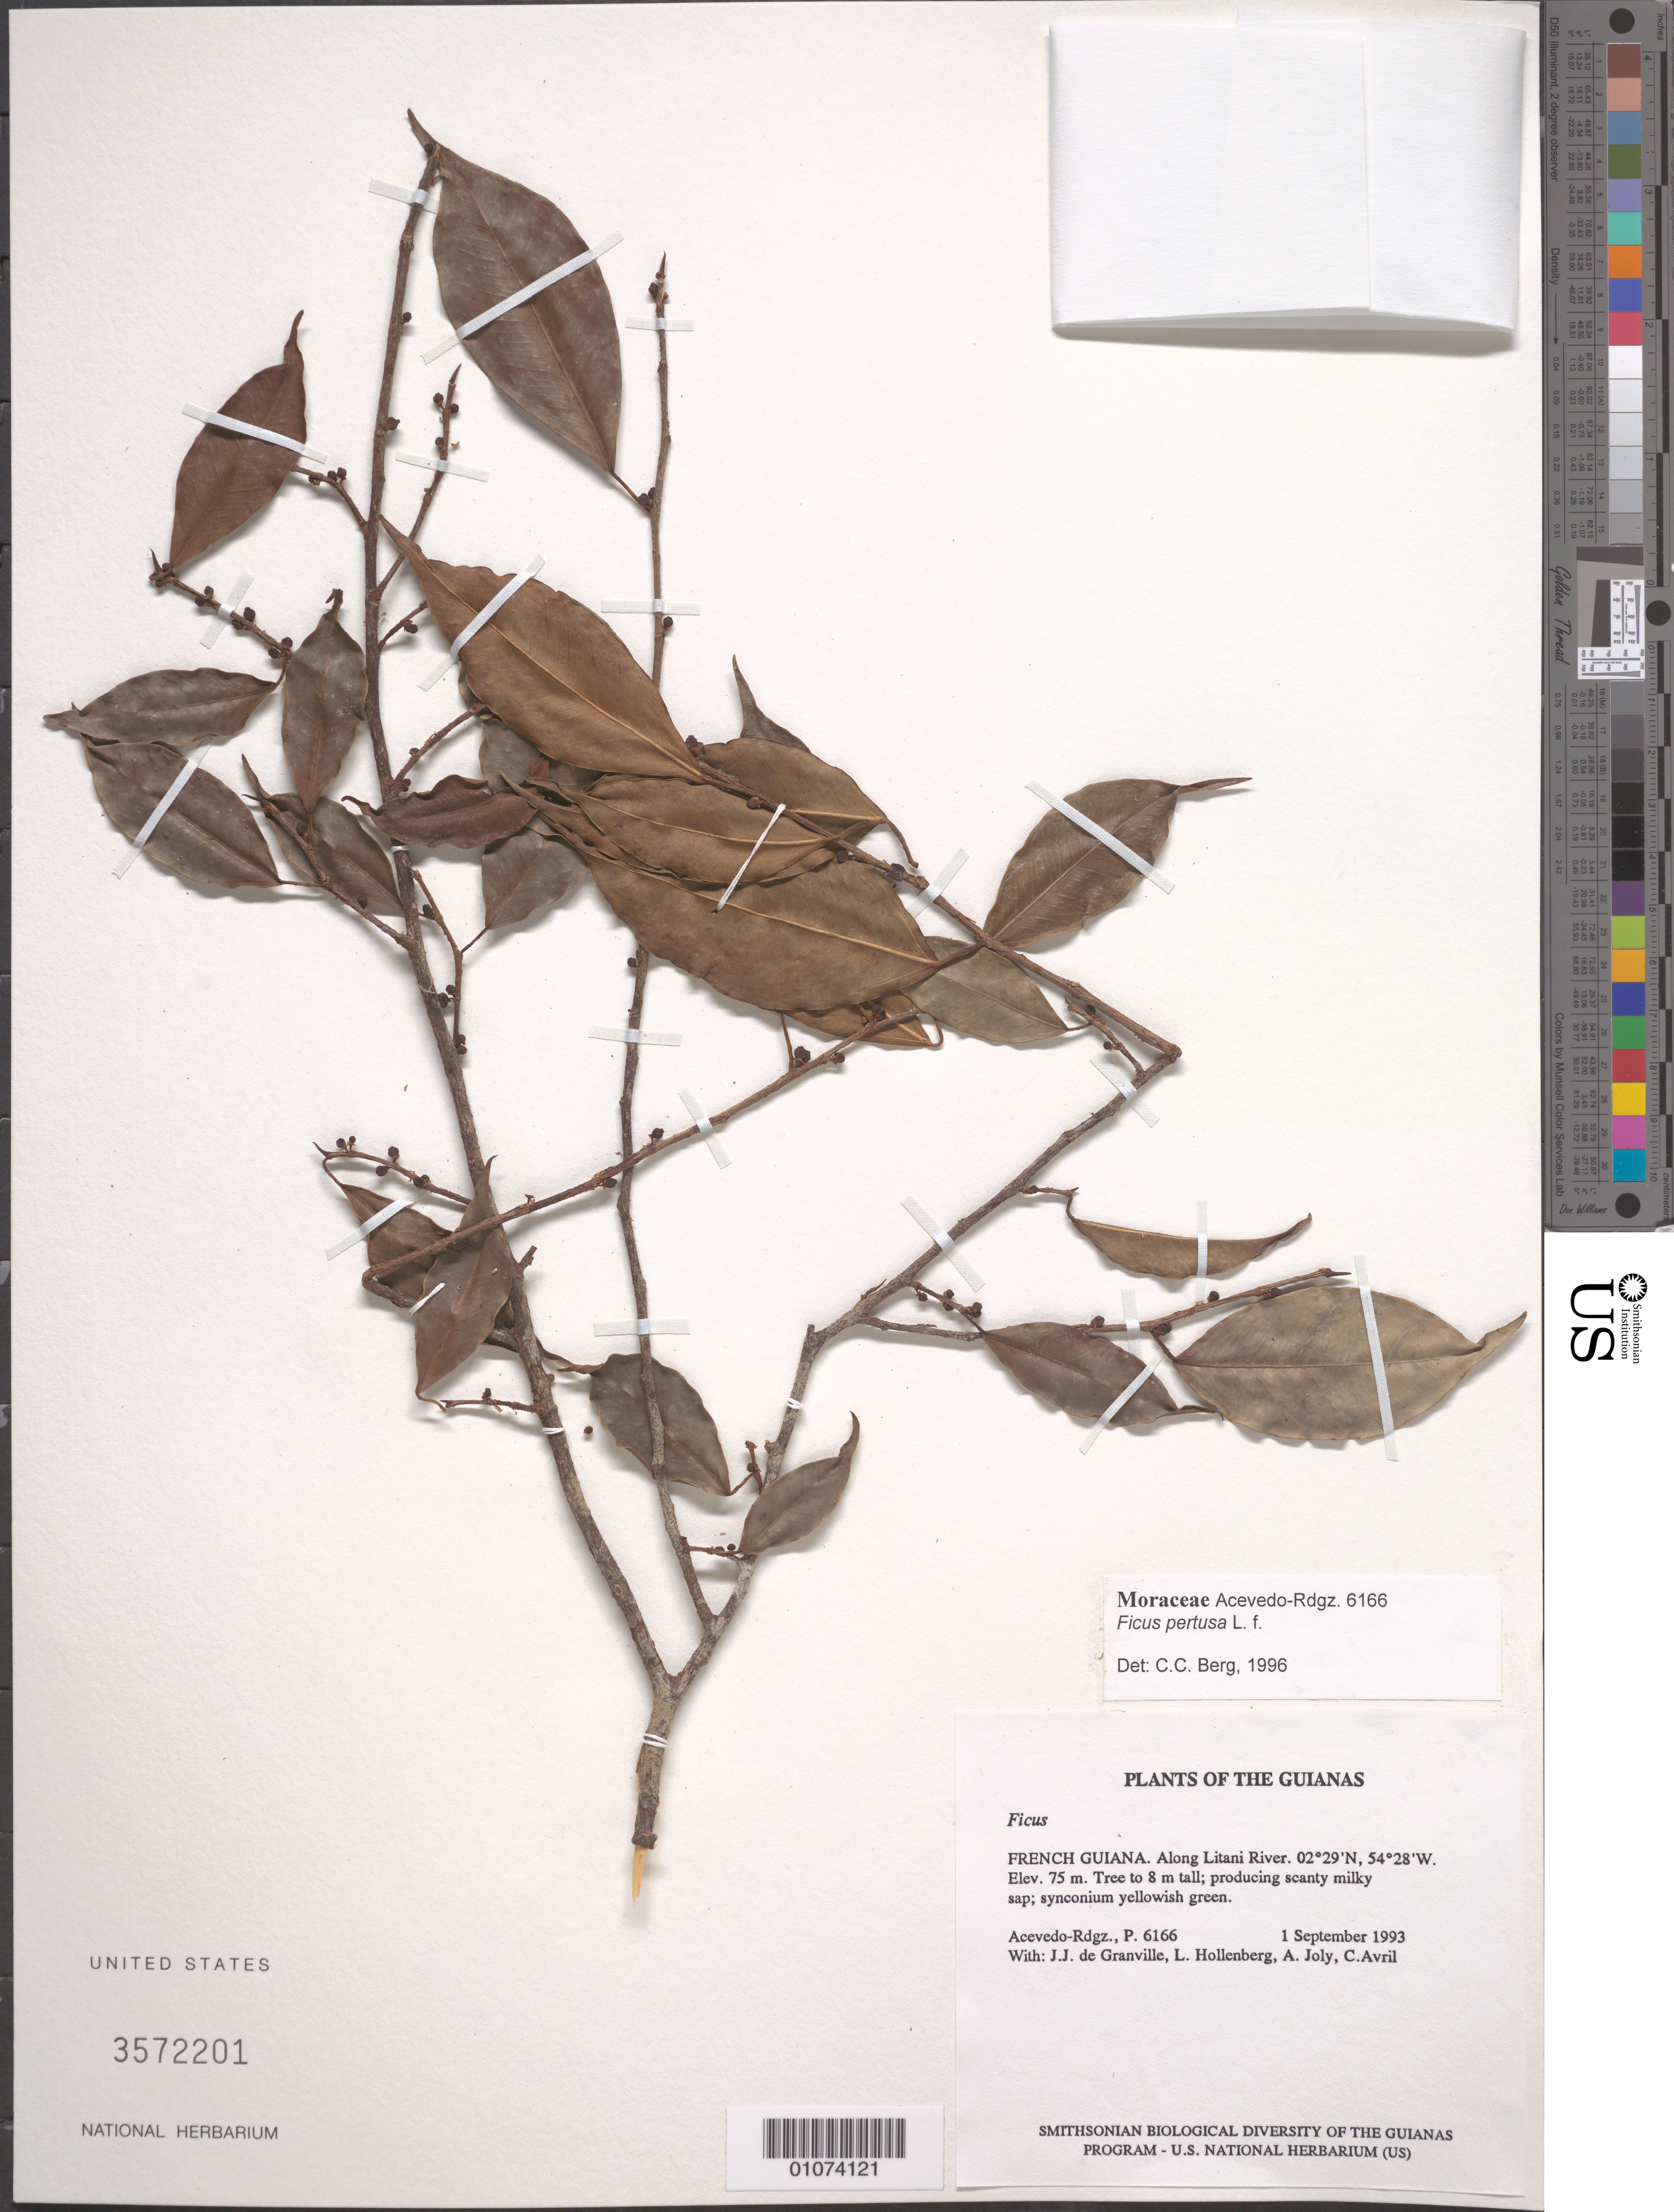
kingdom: Plantae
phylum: Tracheophyta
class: Magnoliopsida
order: Rosales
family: Moraceae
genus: Ficus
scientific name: Ficus pertusa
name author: L. f.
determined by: Berg, C. C.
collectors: P. Acevedo-Rodr.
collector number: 6166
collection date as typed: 01 Sep 1993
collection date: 1993-09-01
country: French Guiana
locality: Along Litani River.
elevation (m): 75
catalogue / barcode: US 3572201